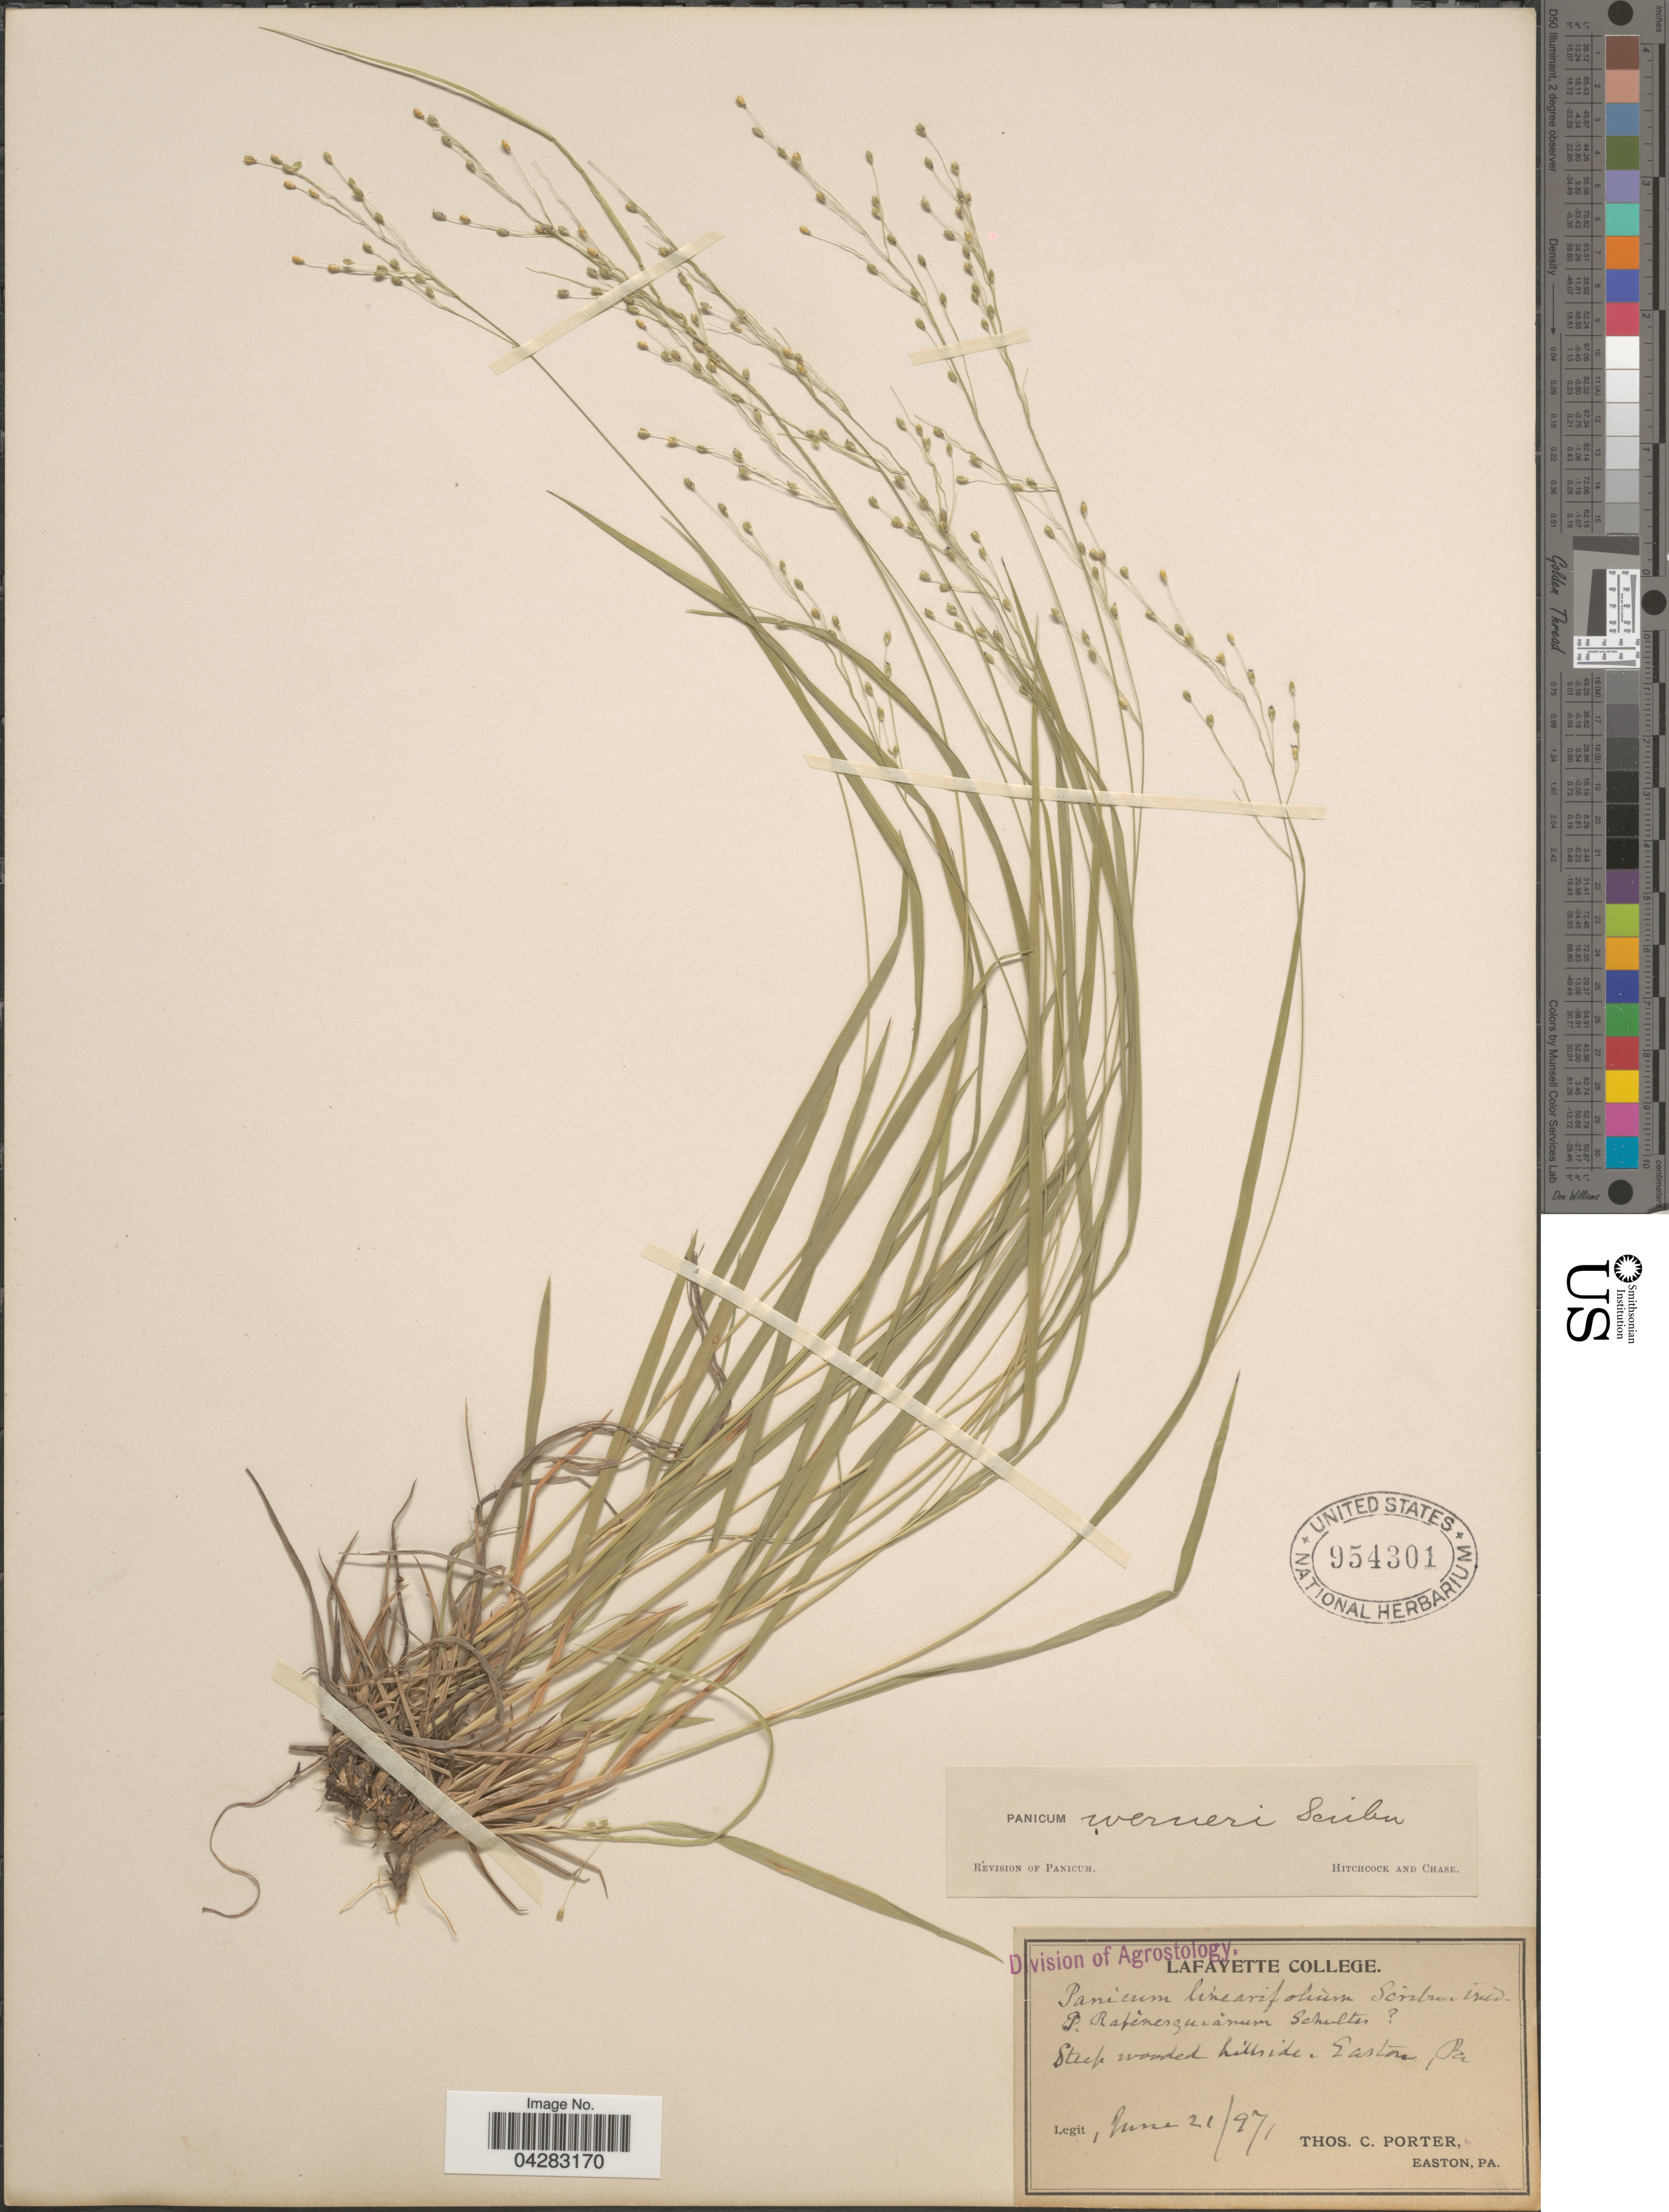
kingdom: Plantae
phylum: Tracheophyta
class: Liliopsida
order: Poales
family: Poaceae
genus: Dichanthelium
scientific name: Dichanthelium linearifolium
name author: (Scribn.) Gould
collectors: T. Porter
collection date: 1971-06-21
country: United States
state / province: Pennsylvania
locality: Steep wooded hillside, Easton.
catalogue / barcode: US 954301